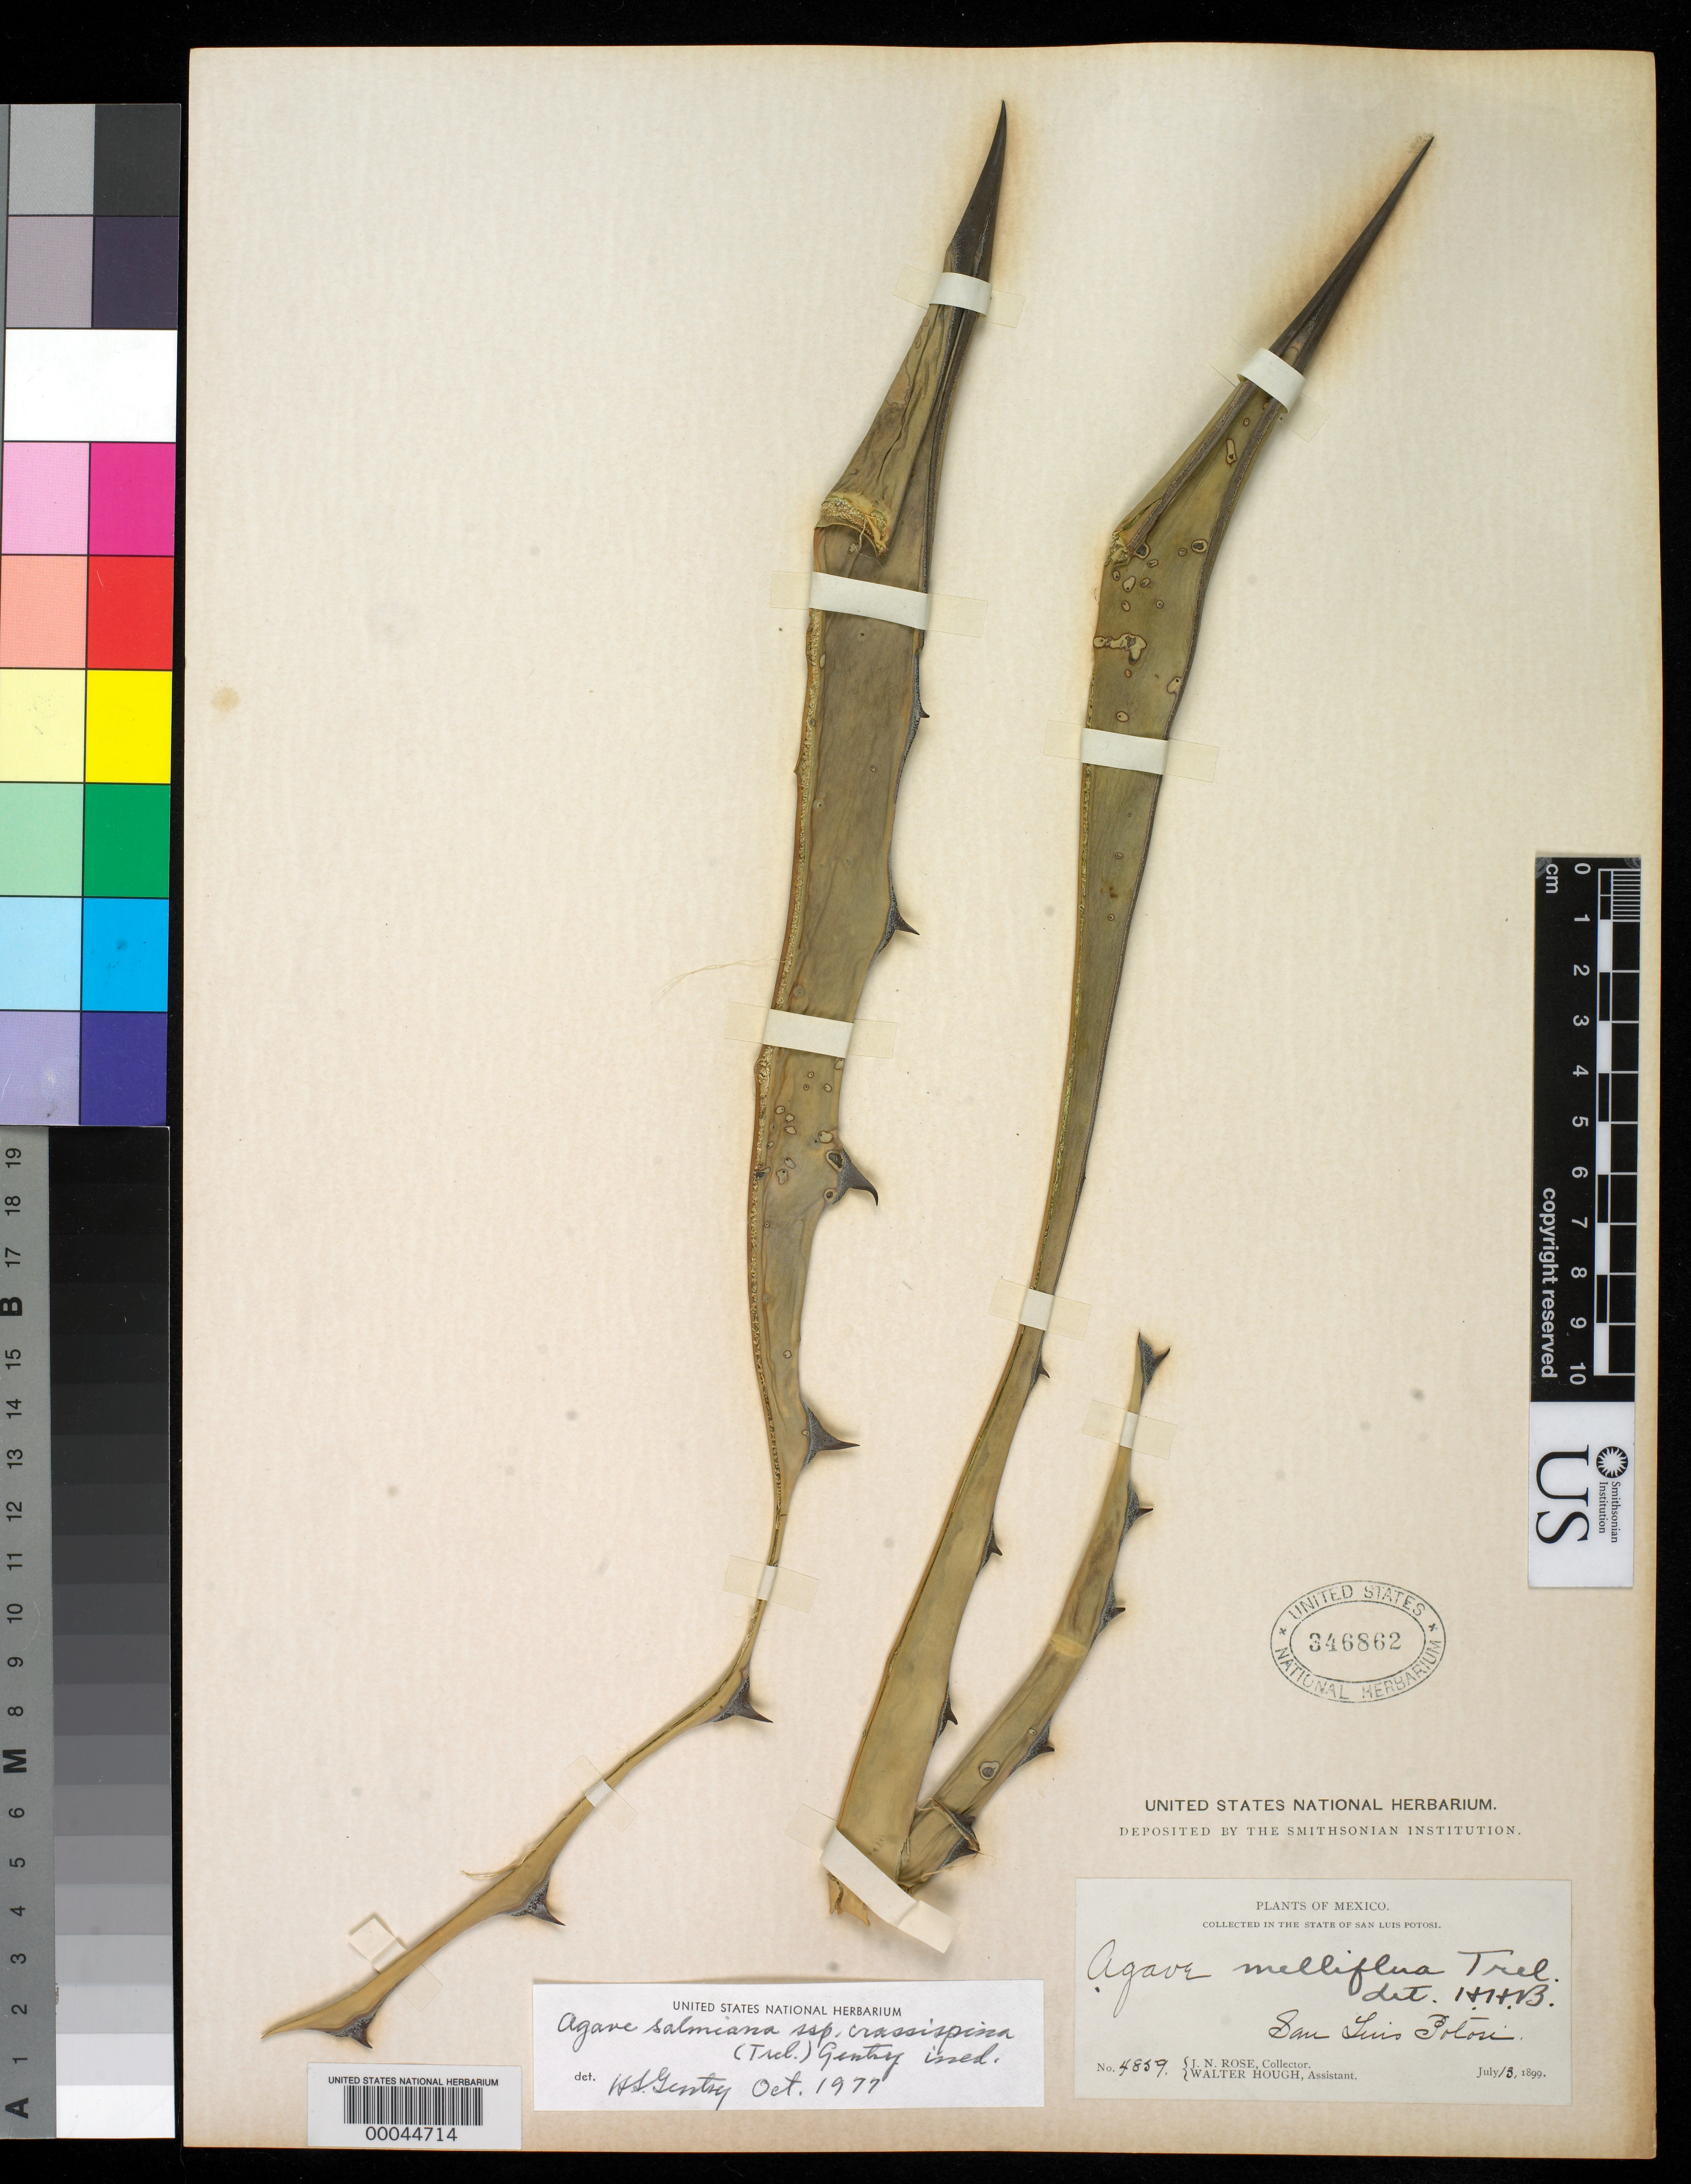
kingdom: Plantae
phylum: Tracheophyta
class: Liliopsida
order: Asparagales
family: Asparagaceae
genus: Agave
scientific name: Agave salmiana subsp. crassispina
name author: (Trel.) Gentry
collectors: J. N. Rose & W. Hough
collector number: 4859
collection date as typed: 13 Jul 1899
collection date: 1899-07-13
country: Mexico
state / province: San Luis Potosí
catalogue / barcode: US 346862